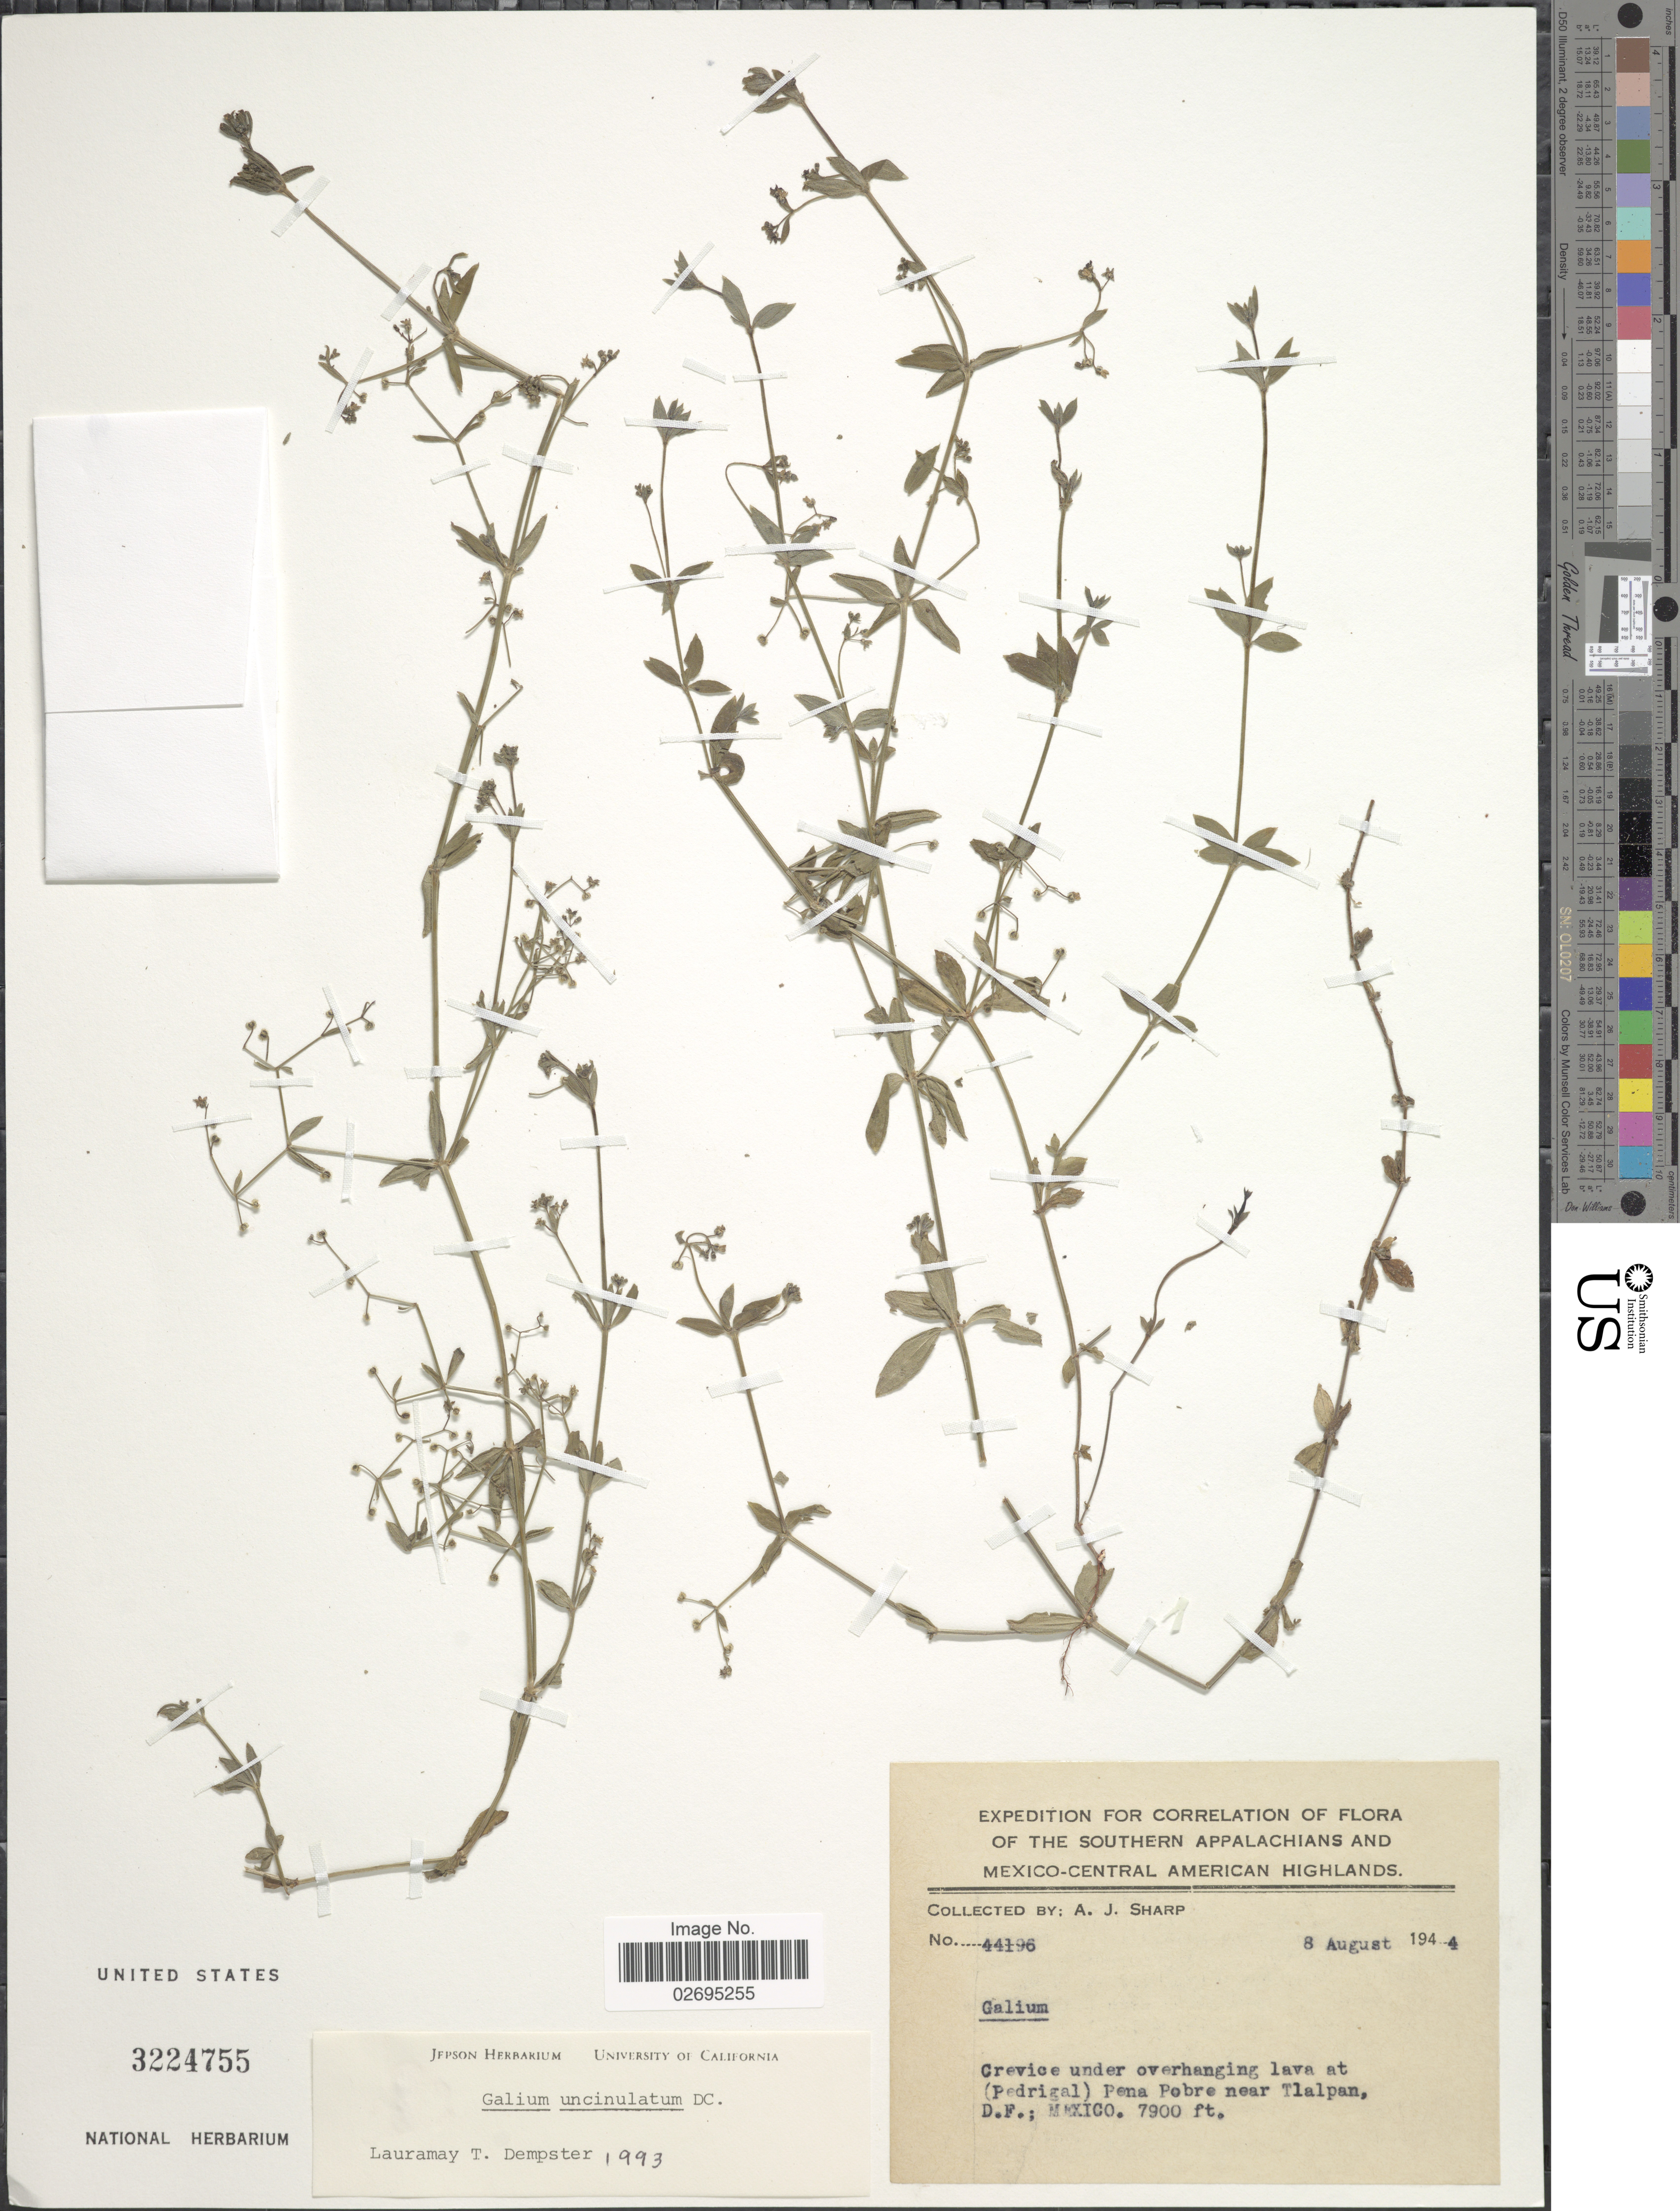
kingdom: Plantae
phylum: Tracheophyta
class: Magnoliopsida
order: Gentianales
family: Rubiaceae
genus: Galium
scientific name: Galium uncinulatum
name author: DC.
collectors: A. J. Sharp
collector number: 44196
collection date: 1944-08-08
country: Mexico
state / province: Distrito Federal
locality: The Southern Appalachians and Mexico Central American Highlands, Crevices under overhanging lava at (Pedrigal) Pena Pobre near Tlalpan, D.F.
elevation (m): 2408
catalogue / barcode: US 3224755